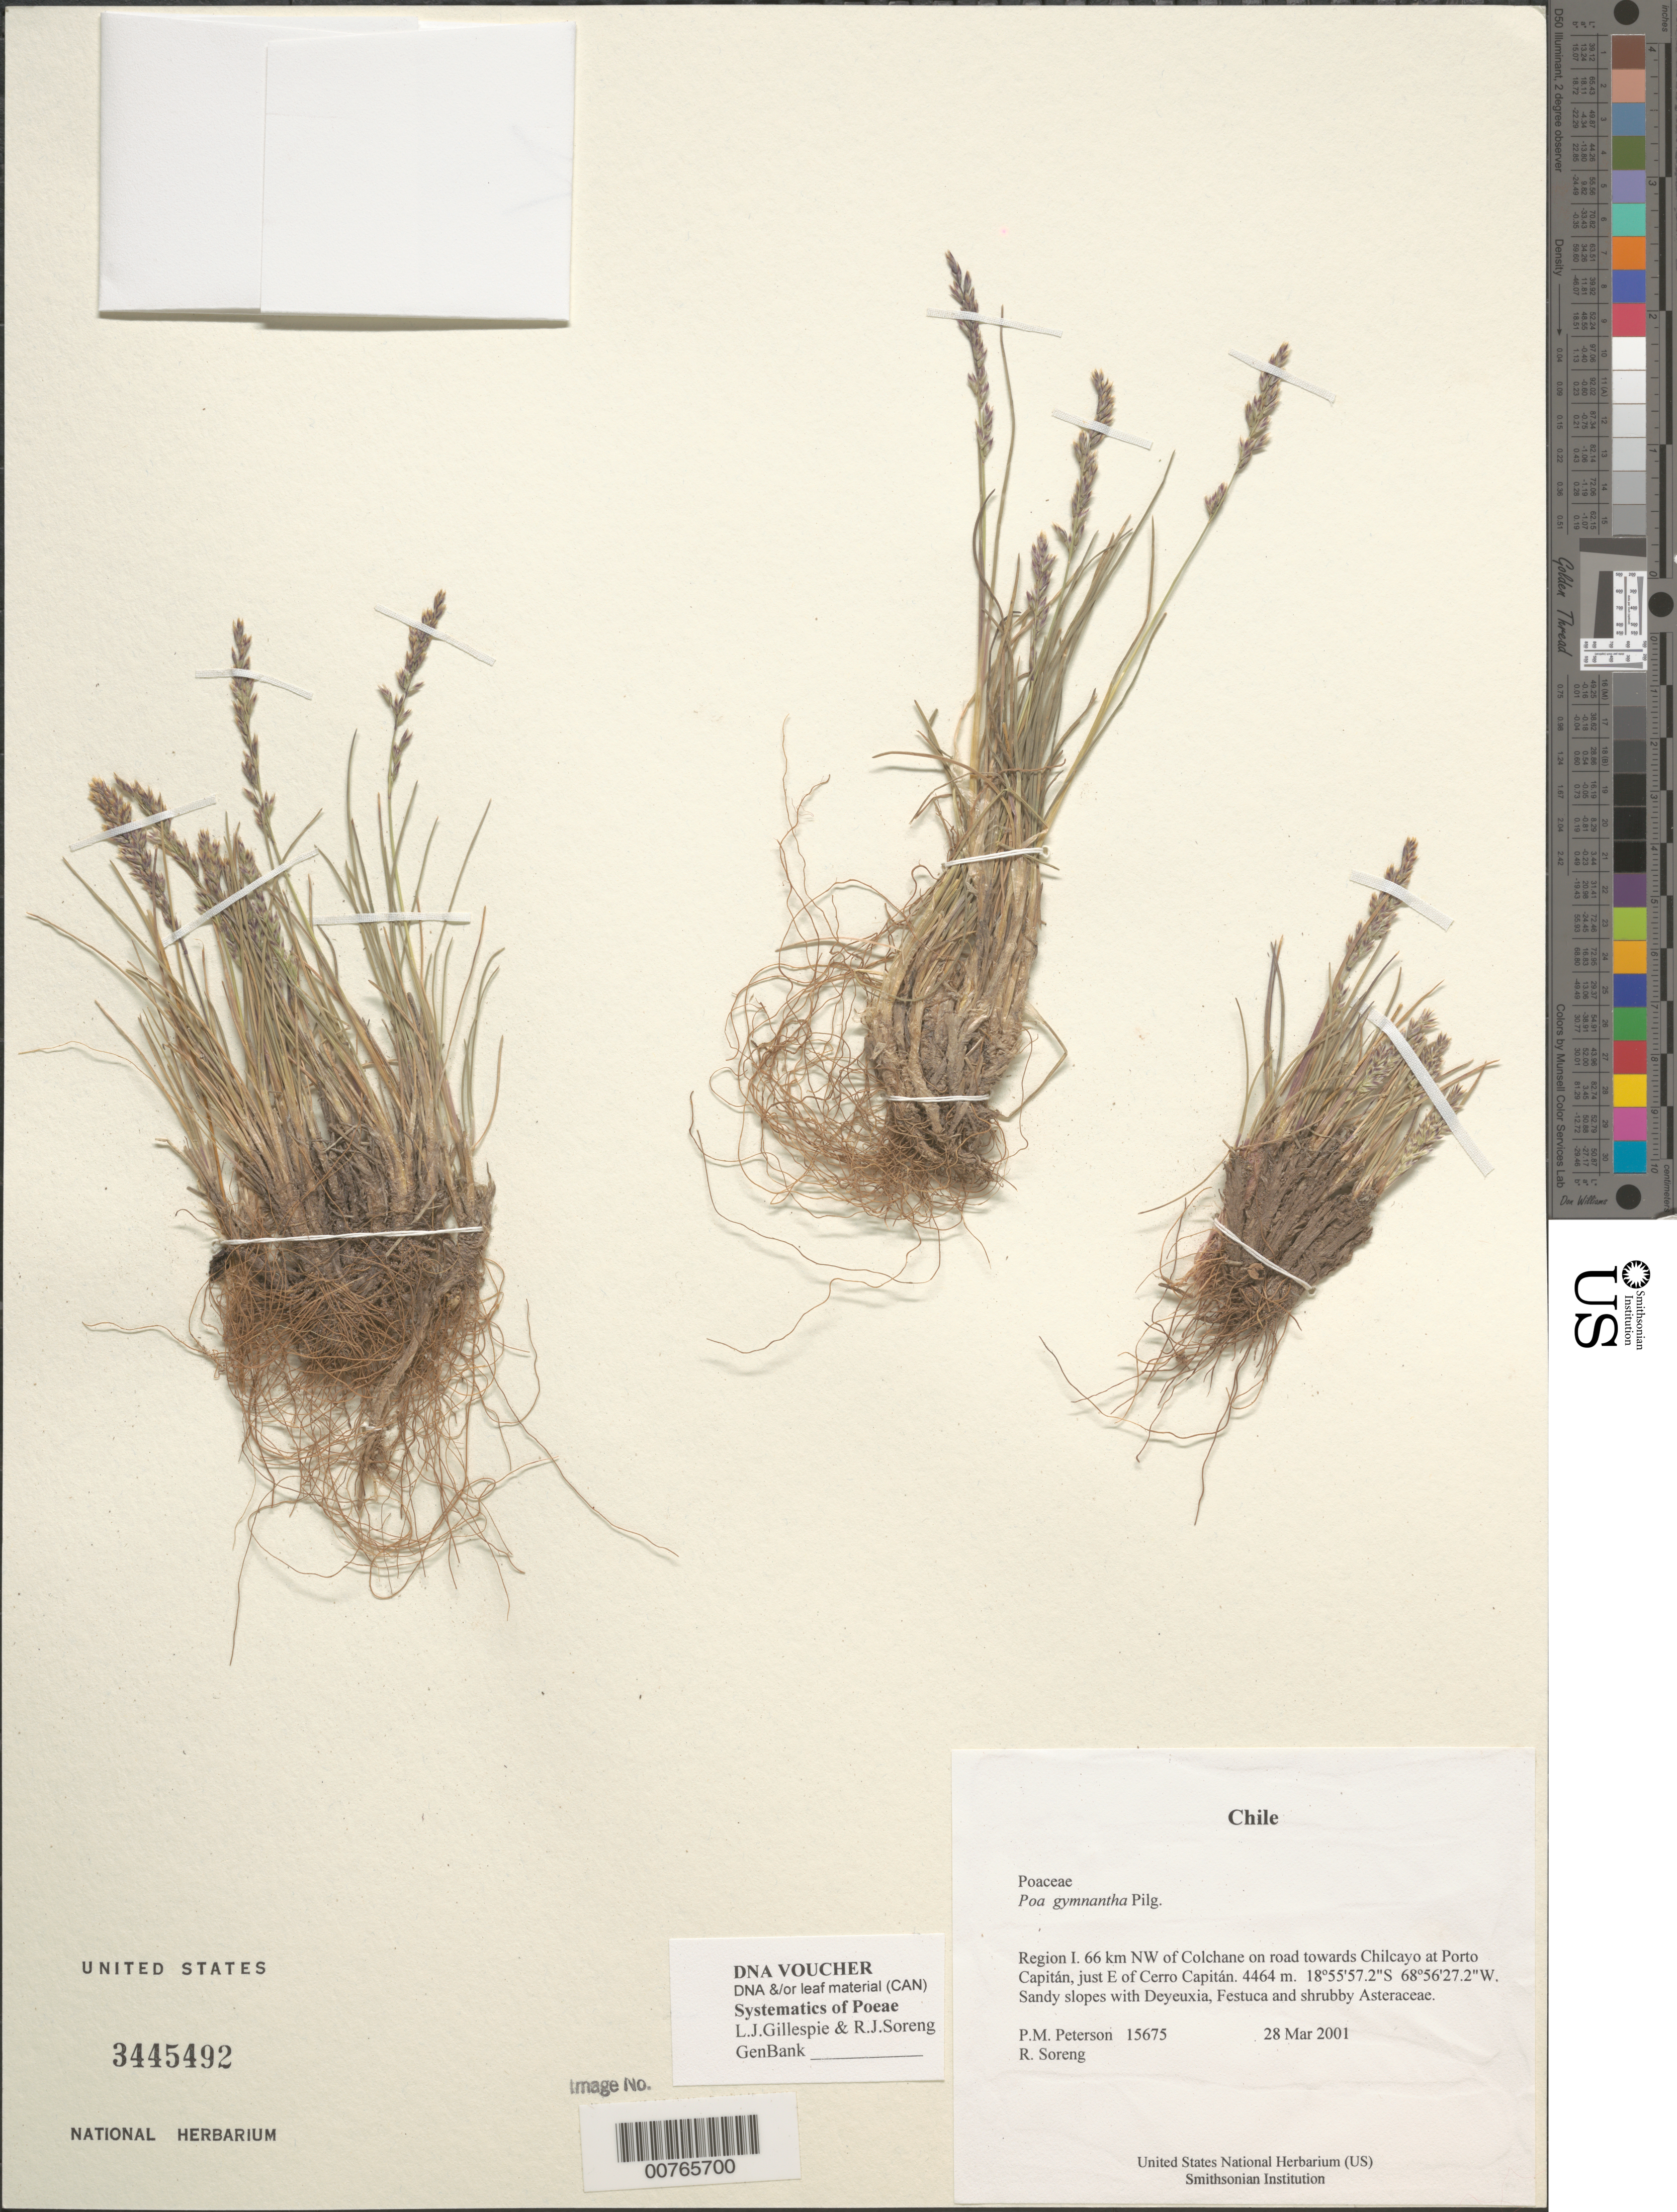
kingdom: Plantae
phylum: Tracheophyta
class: Liliopsida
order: Poales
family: Poaceae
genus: Poa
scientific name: Poa gymnantha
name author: Pilg.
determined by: Soreng, Robert J., Research Associate (BOT), Smithsonian Institution - National Museum of Natural History (UNITED STATES)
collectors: P. M. Peterson & R. J. Soreng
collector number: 15675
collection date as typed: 28 Mar 2001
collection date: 2001-03-28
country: Chile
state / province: Tarapacá (I)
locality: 66 km NW of Colchane on road towards Chilcayo at Porto Capitán, just E of Cerro Capitán.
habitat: Sandy slopes with Deyeuxia, Festuca and shruby Asteraceae.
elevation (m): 4464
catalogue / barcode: US 3445492